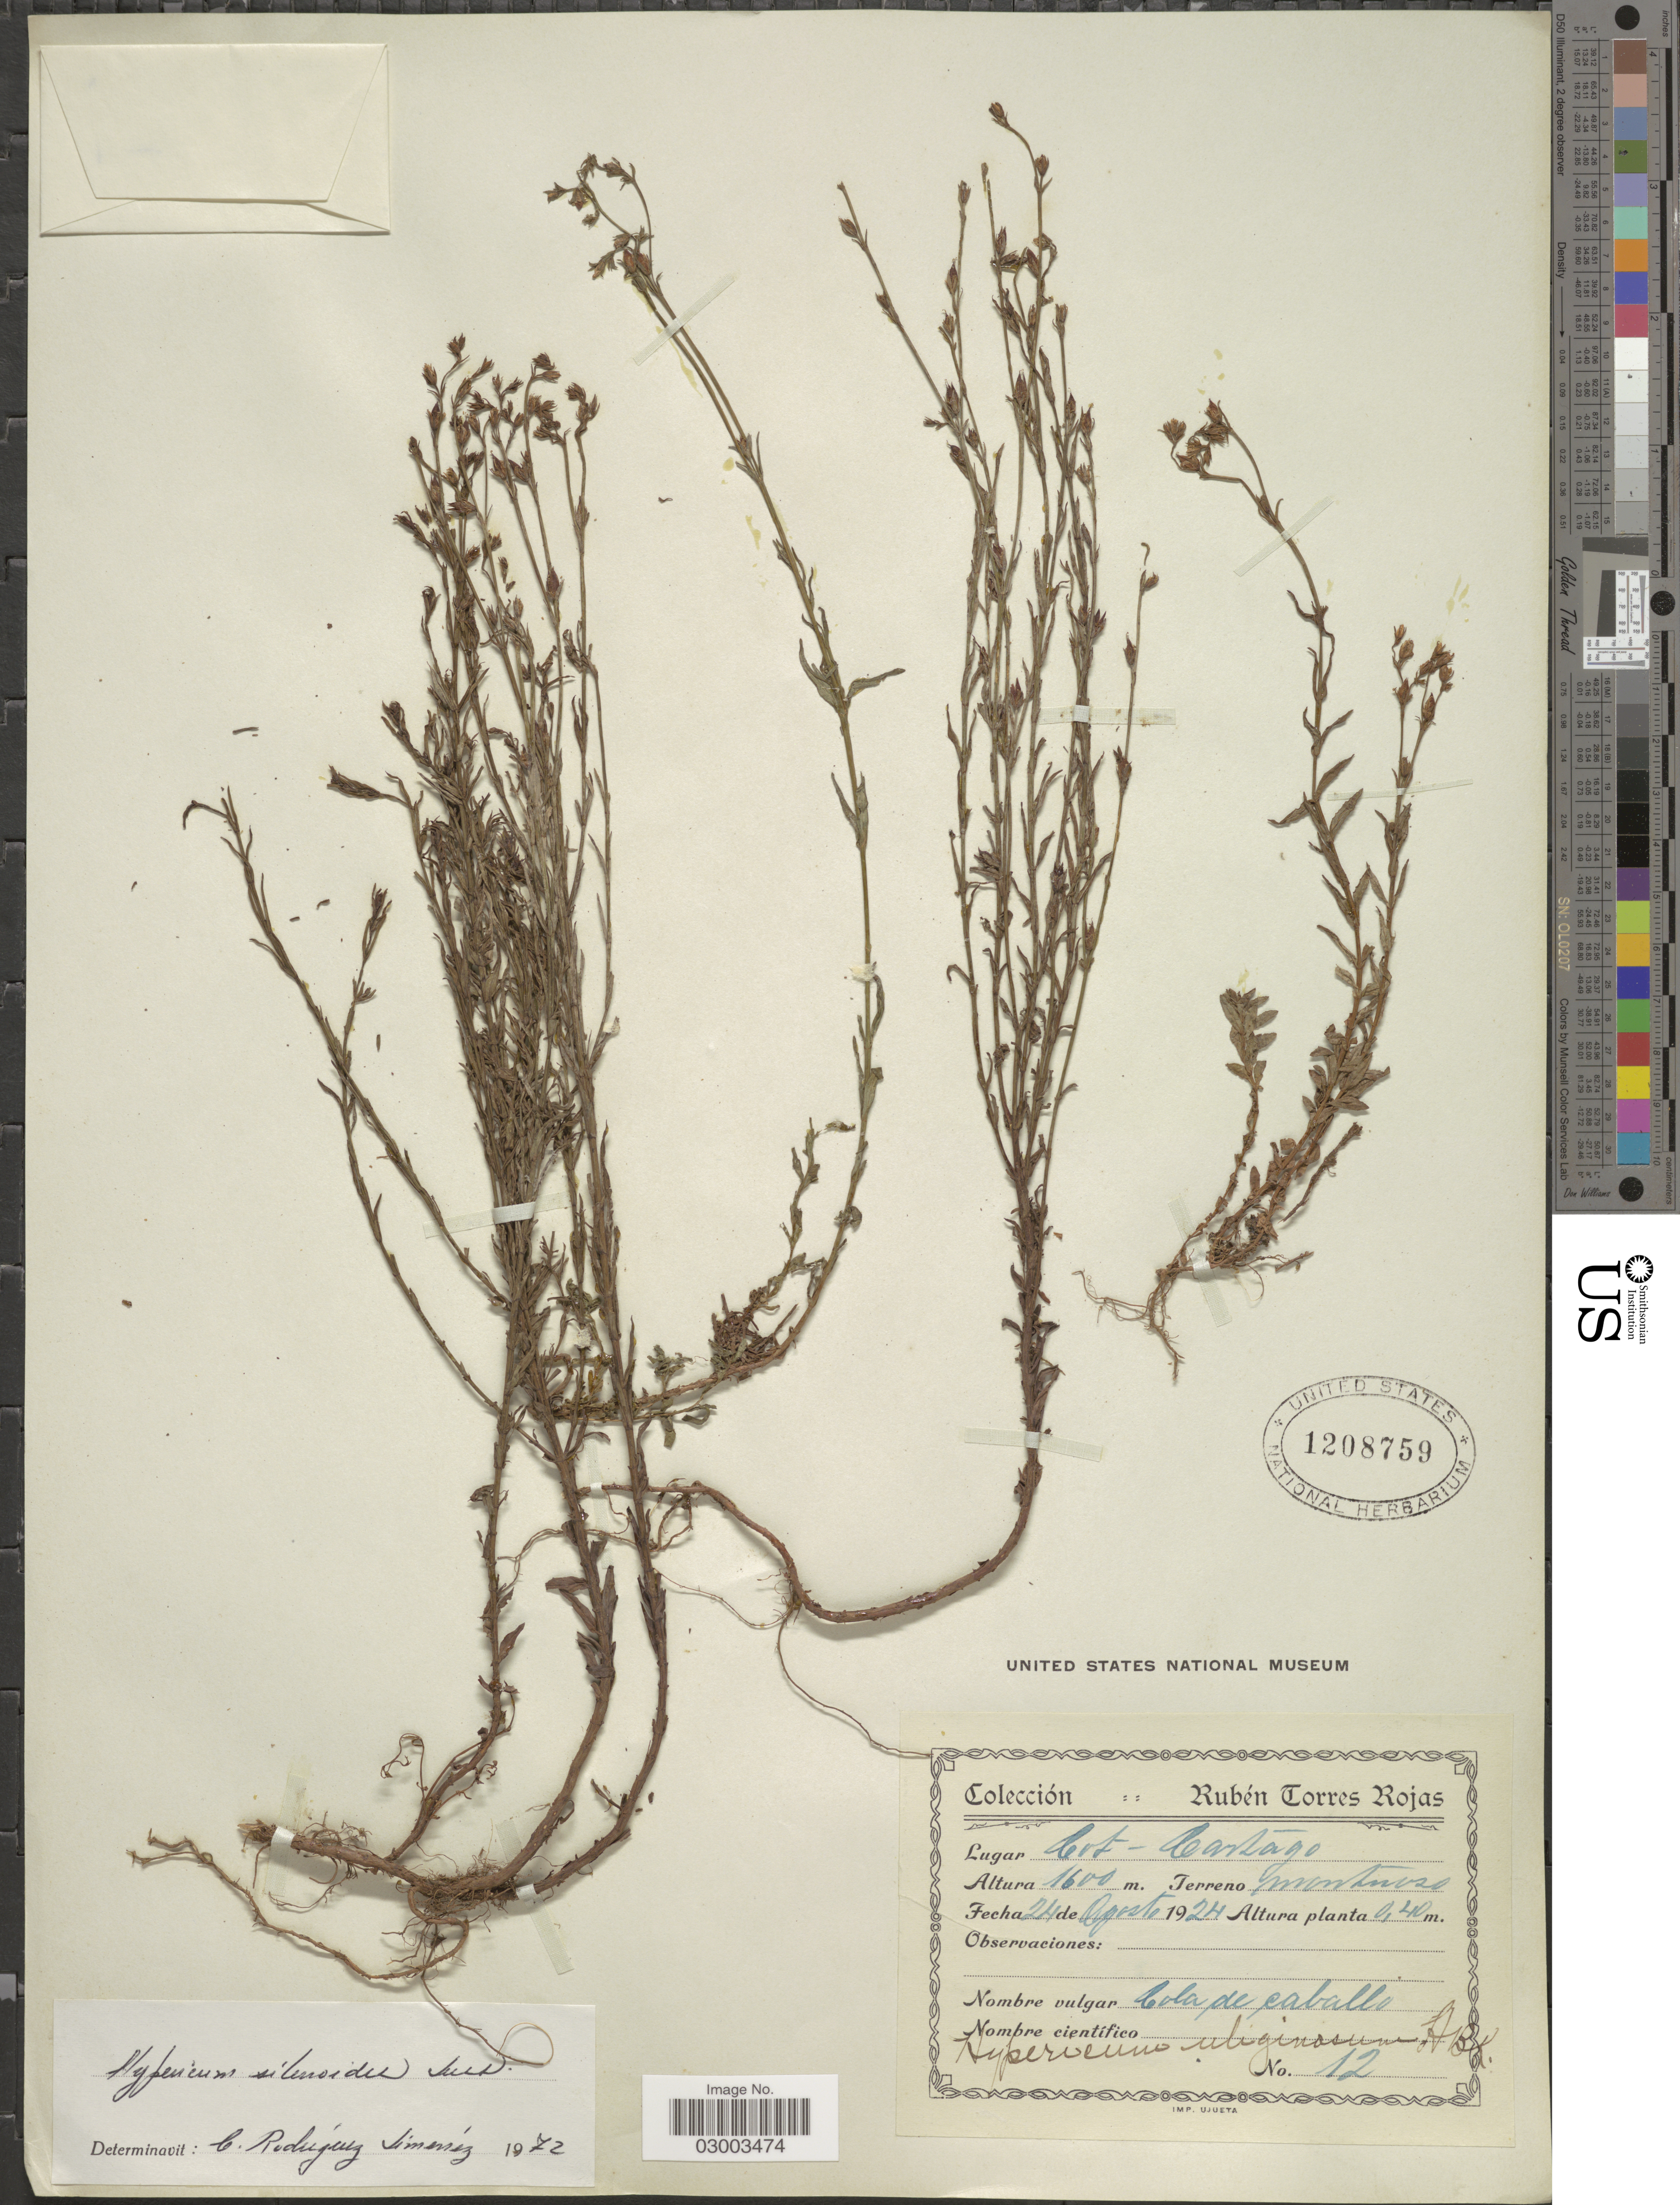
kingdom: Plantae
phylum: Tracheophyta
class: Magnoliopsida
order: Malpighiales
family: Hypericaceae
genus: Hypericum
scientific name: Hypericum silenoides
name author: Juss.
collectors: R. Torres Rojas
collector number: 12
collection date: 1924-08-24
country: Costa Rica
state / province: Cartago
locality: Terreno Montanoso.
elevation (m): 1600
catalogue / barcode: US 1208759